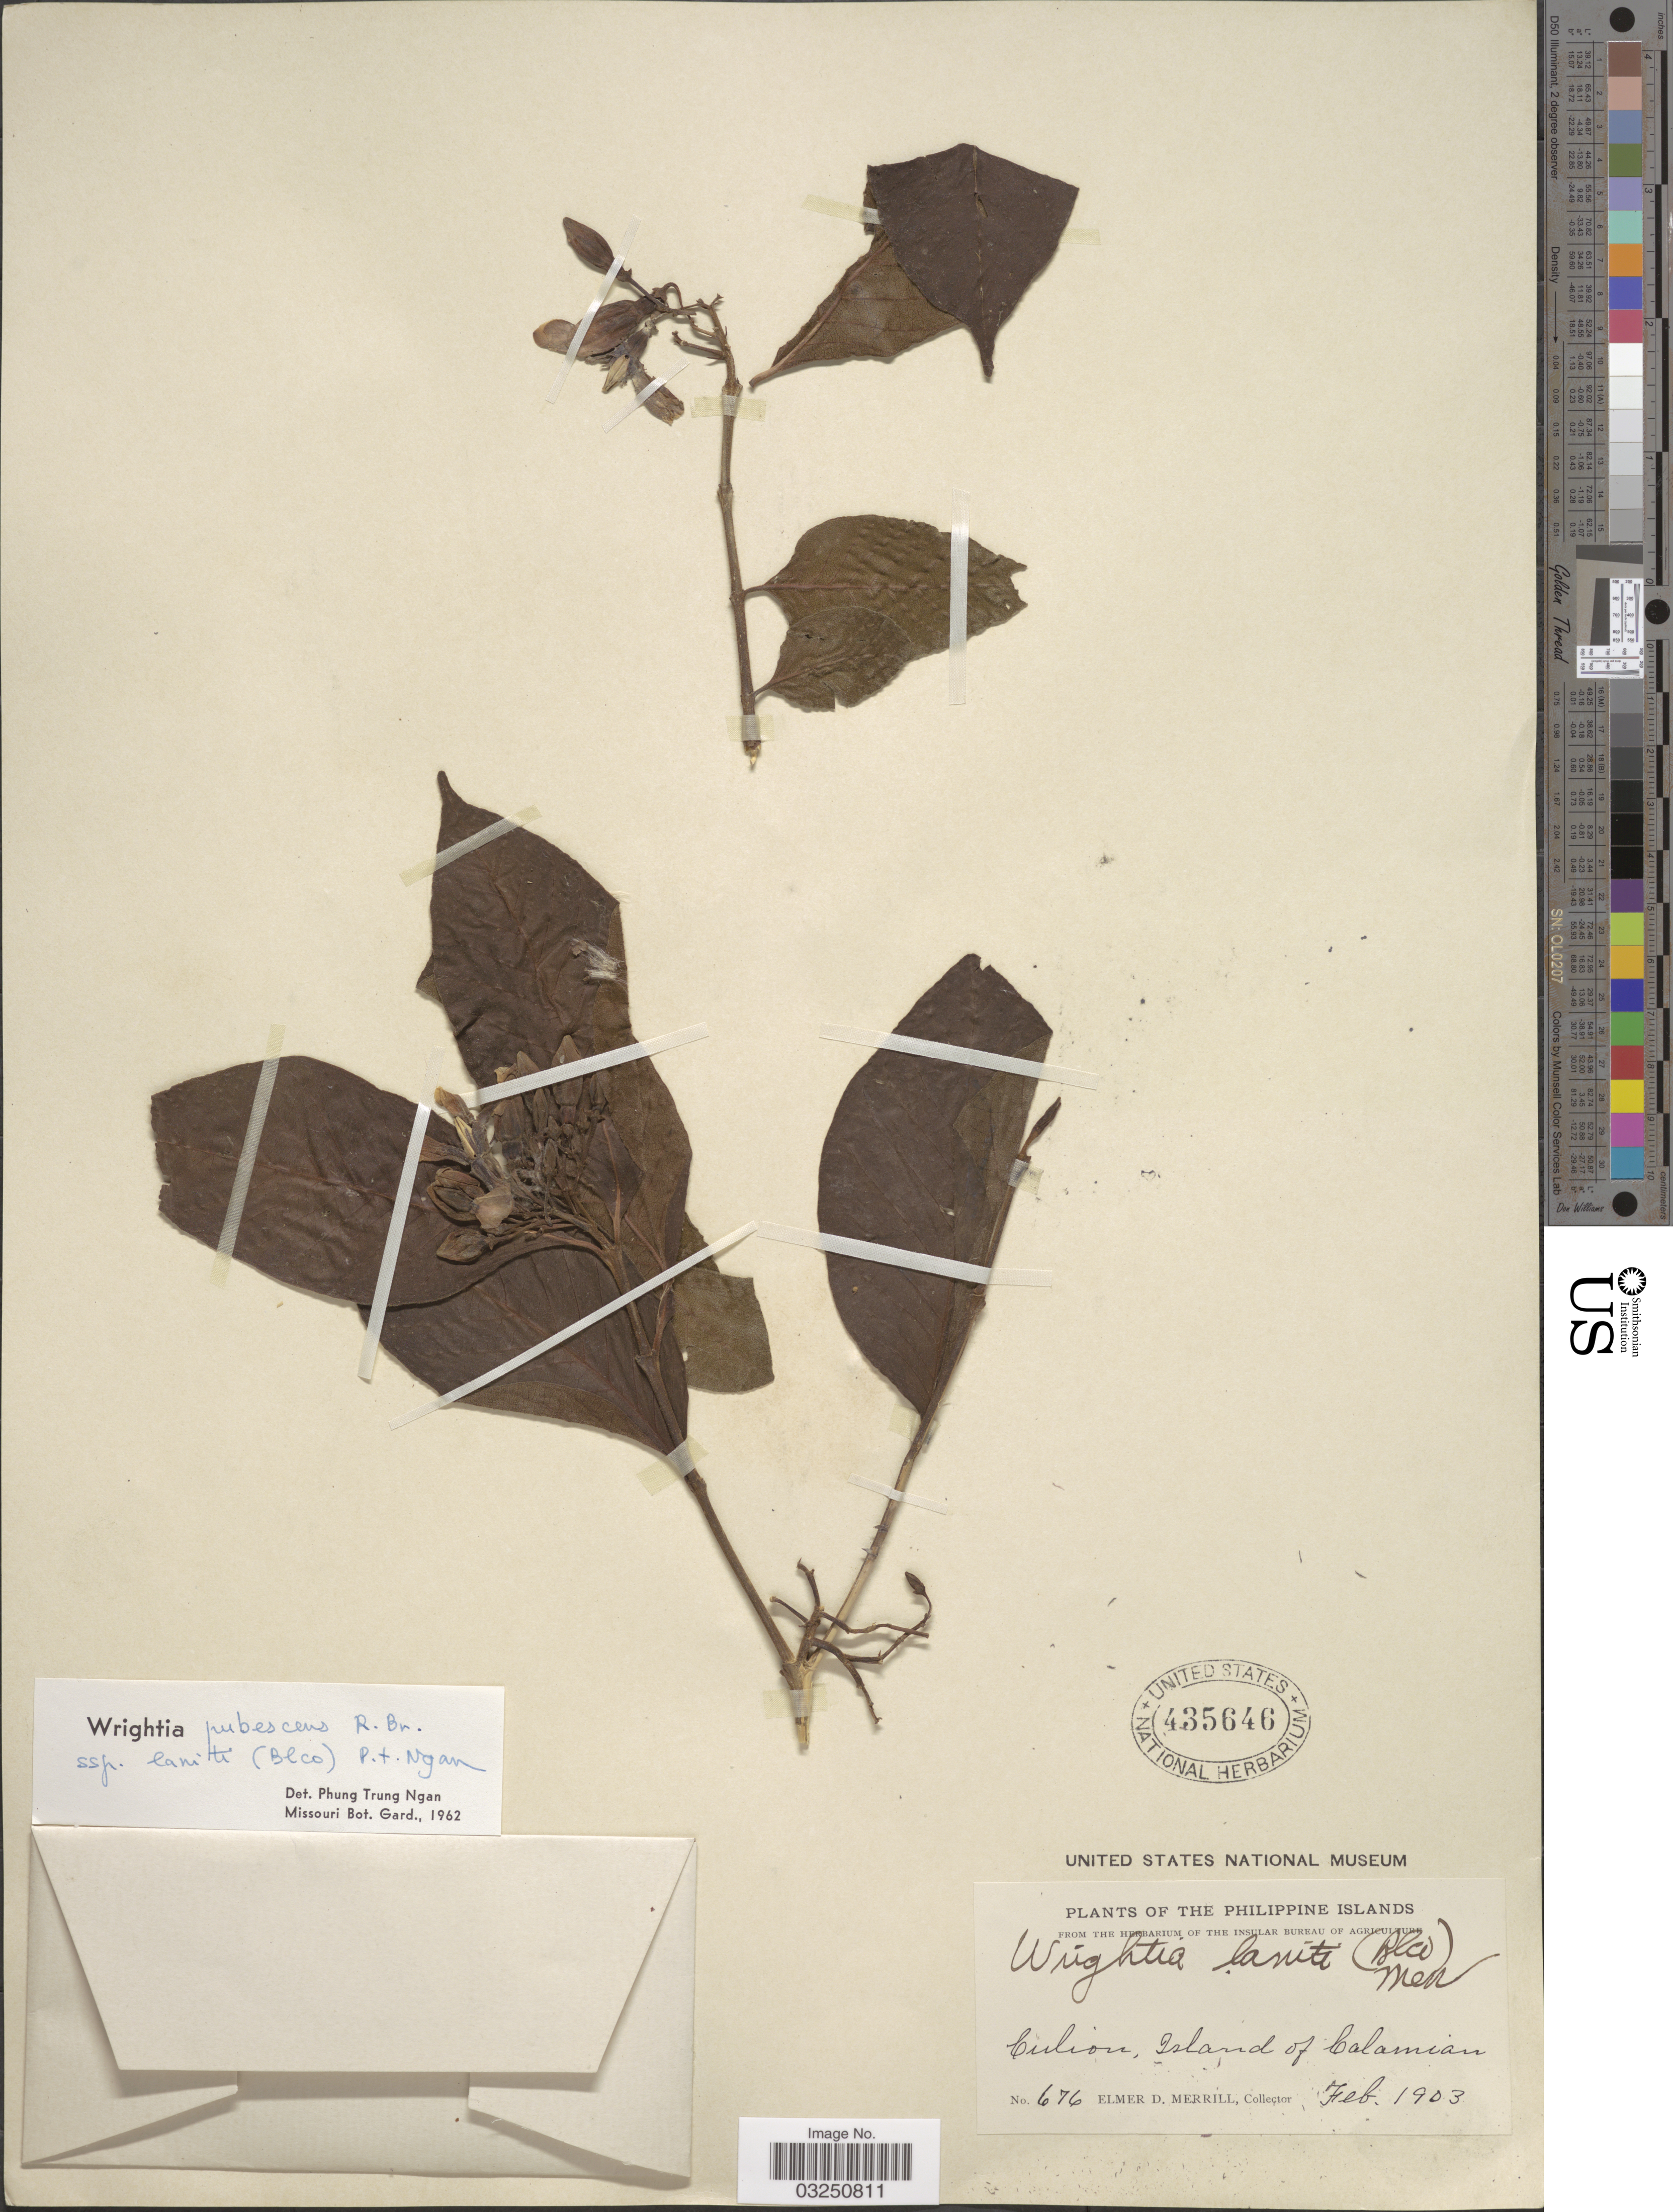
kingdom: Plantae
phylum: Tracheophyta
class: Magnoliopsida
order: Gentianales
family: Apocynaceae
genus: Wrightia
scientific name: Wrightia pubescens subsp. laniti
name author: (M. Blanco) Ngan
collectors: E. D. Merrill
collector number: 676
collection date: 1903-02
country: Philippines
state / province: Mimaropa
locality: The Philippine Islands. Culion, Island of Calamian.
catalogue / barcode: US 435646